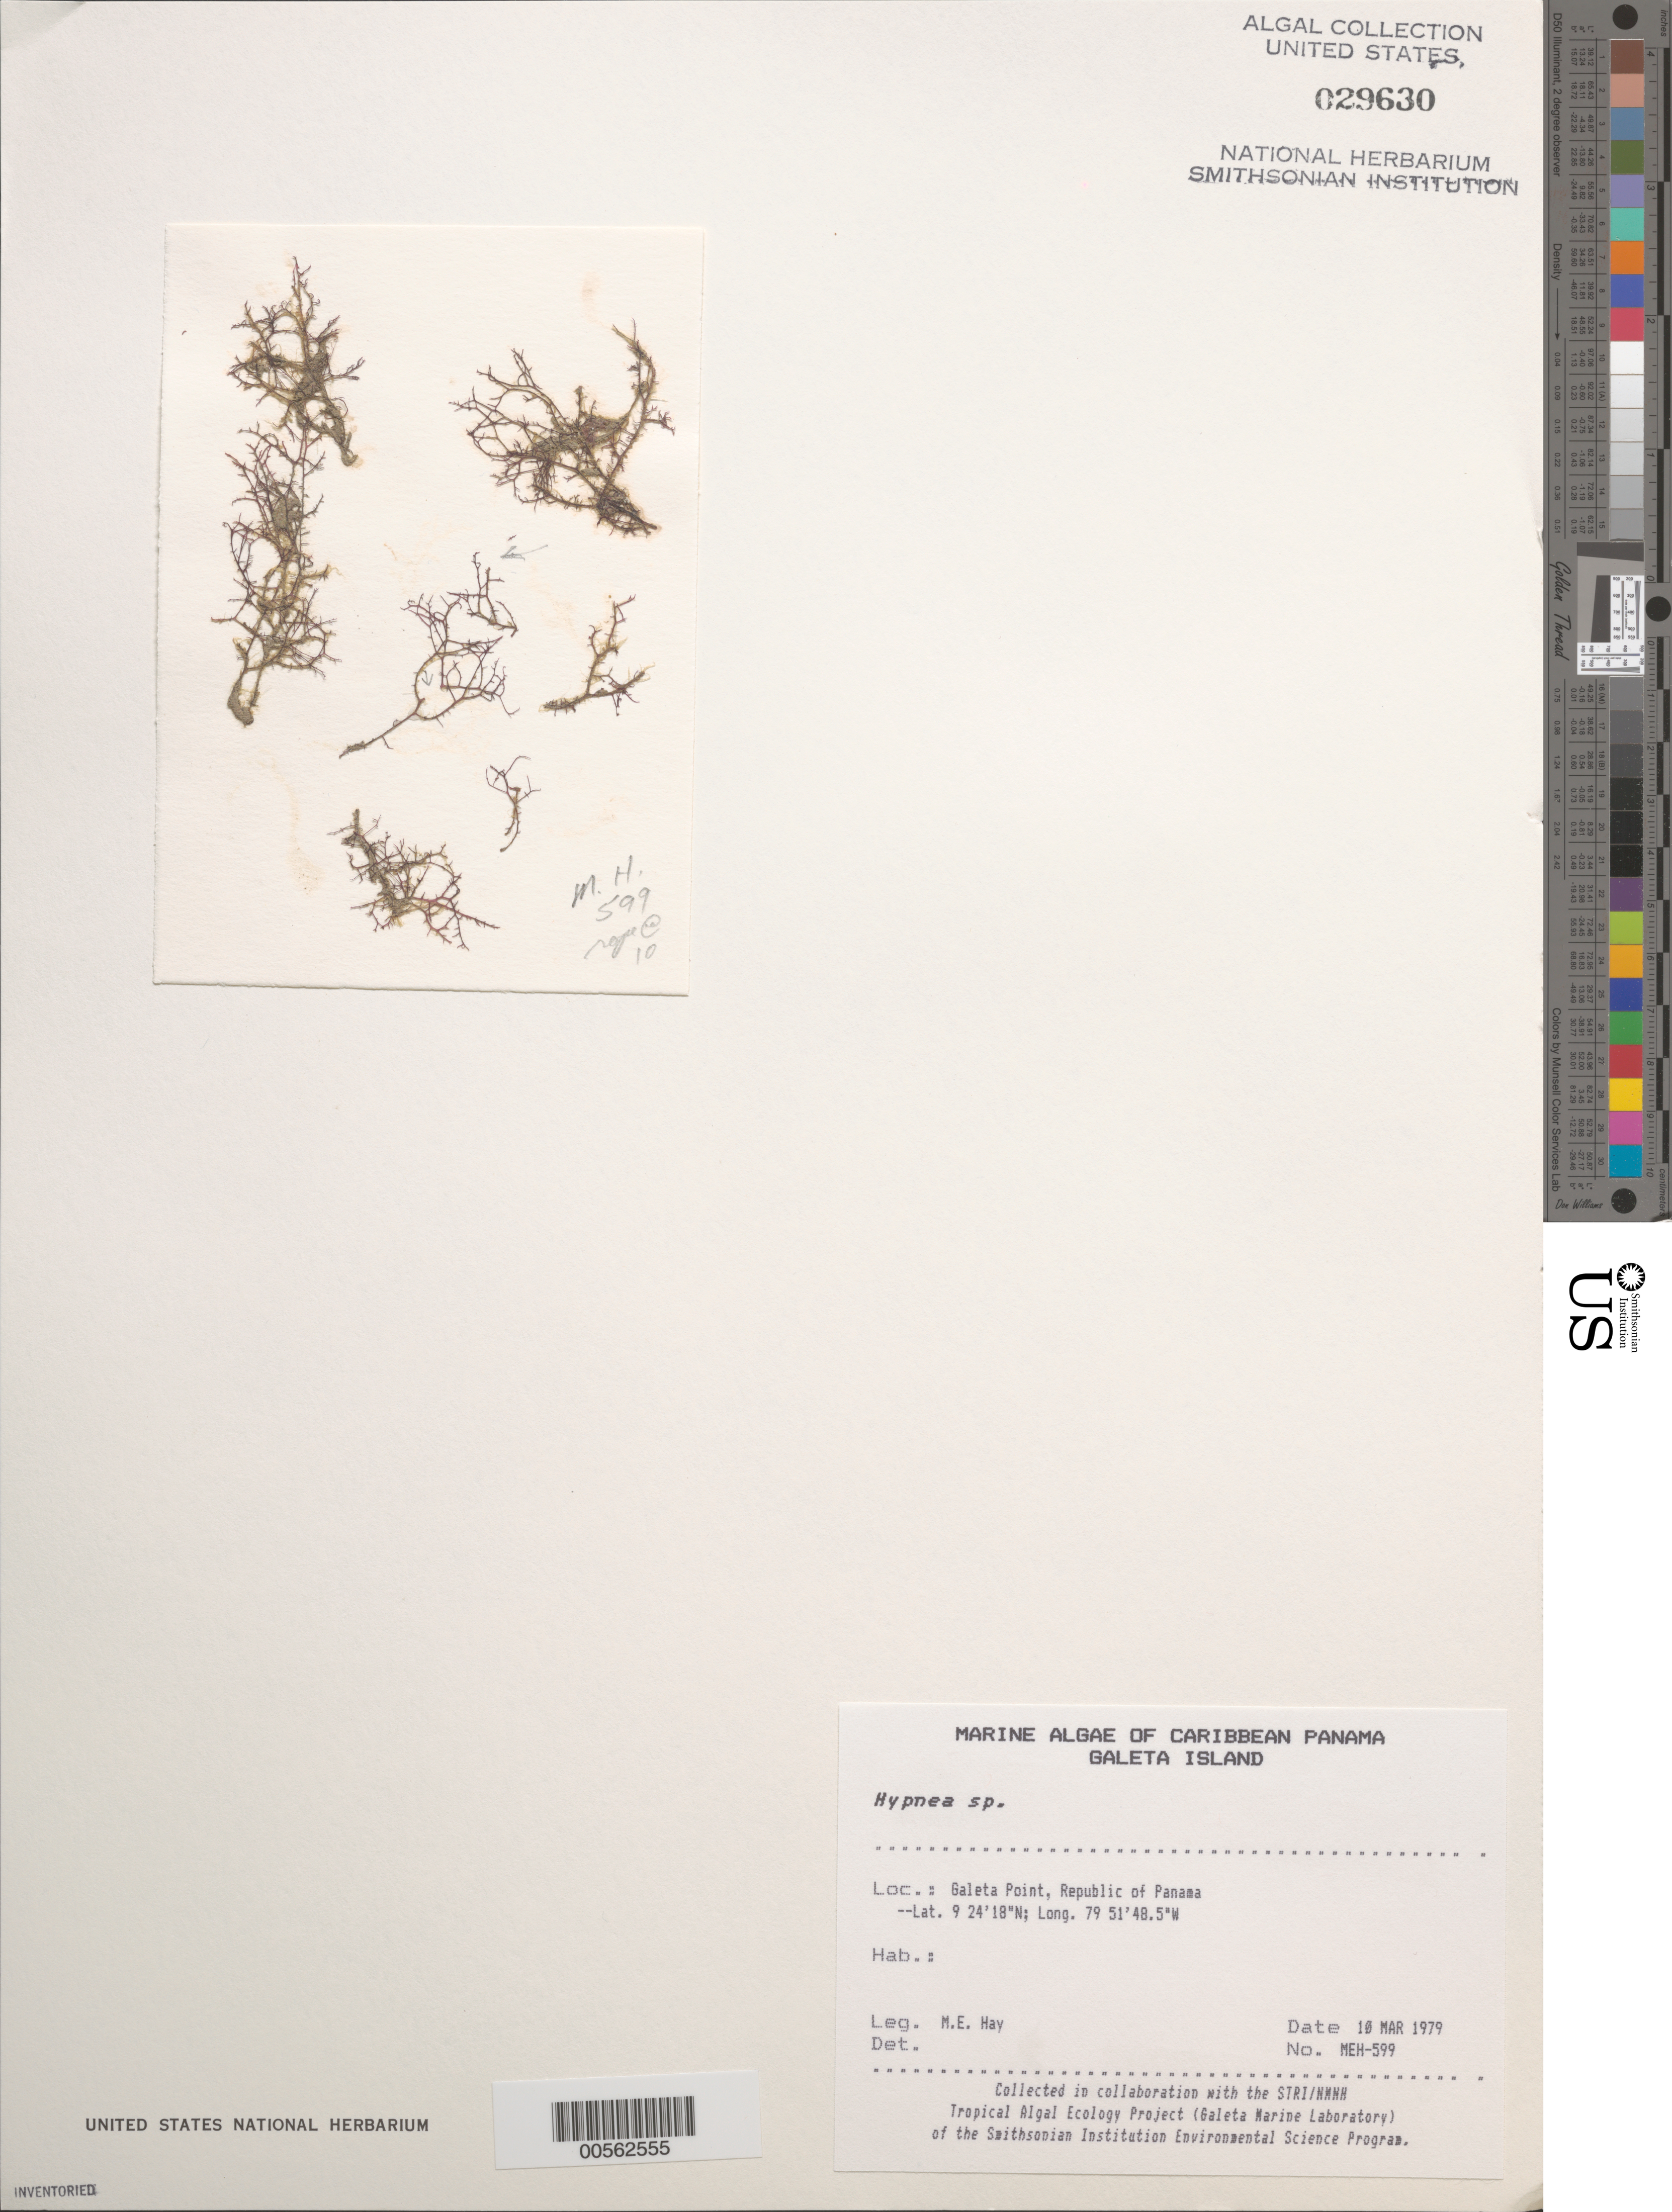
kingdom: Plantae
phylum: Rhodophyta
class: Florideophyceae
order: Gigartinales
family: Cystocloniaceae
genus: Hypnea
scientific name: Hypnea sp.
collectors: M. E. Hay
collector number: MEH-599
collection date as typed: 10 Mar 1979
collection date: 1979-03-10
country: Panama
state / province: Colón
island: Galeta Island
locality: Galeta Point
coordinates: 9 24' 18" N, 79 51' 48.5" W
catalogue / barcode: US 29630